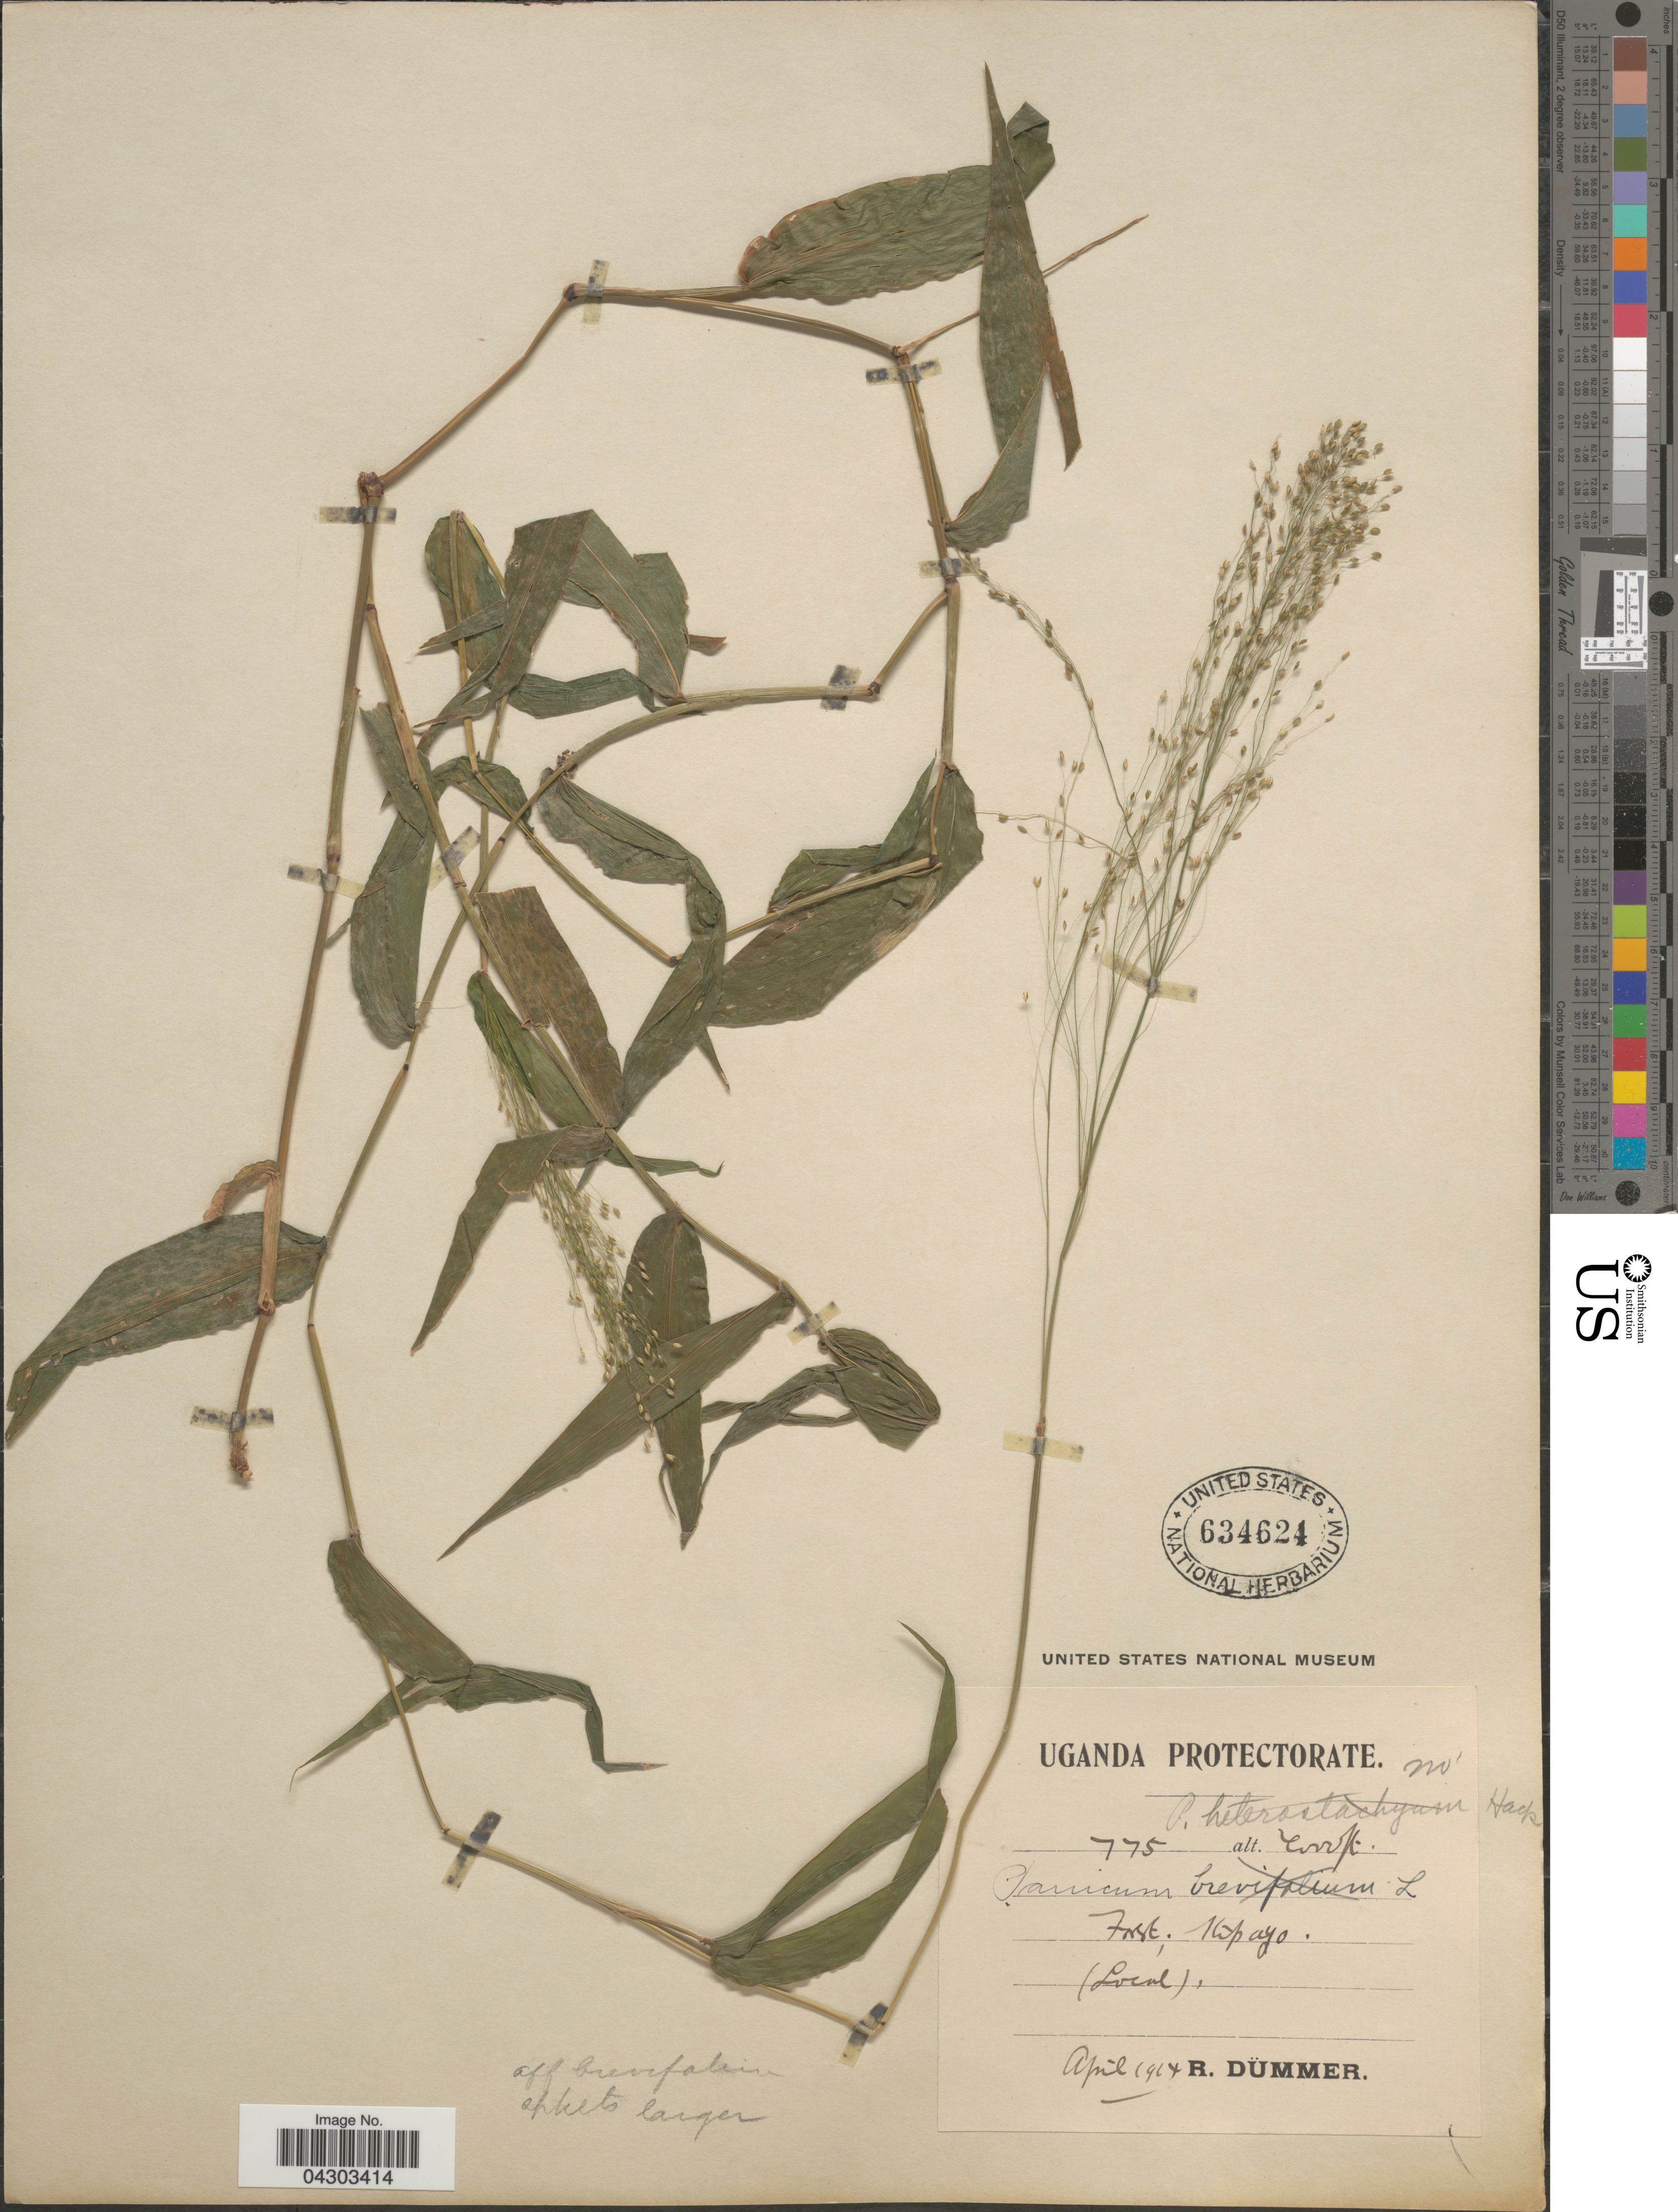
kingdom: Plantae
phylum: Tracheophyta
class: Liliopsida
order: Poales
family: Poaceae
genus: Panicum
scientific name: Panicum brevifolium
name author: L.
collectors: R. Dümmer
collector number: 775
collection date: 1914-04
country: Uganda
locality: Uganda Protectorate. Forest, Kipayo.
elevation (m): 1219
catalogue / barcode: US 634624